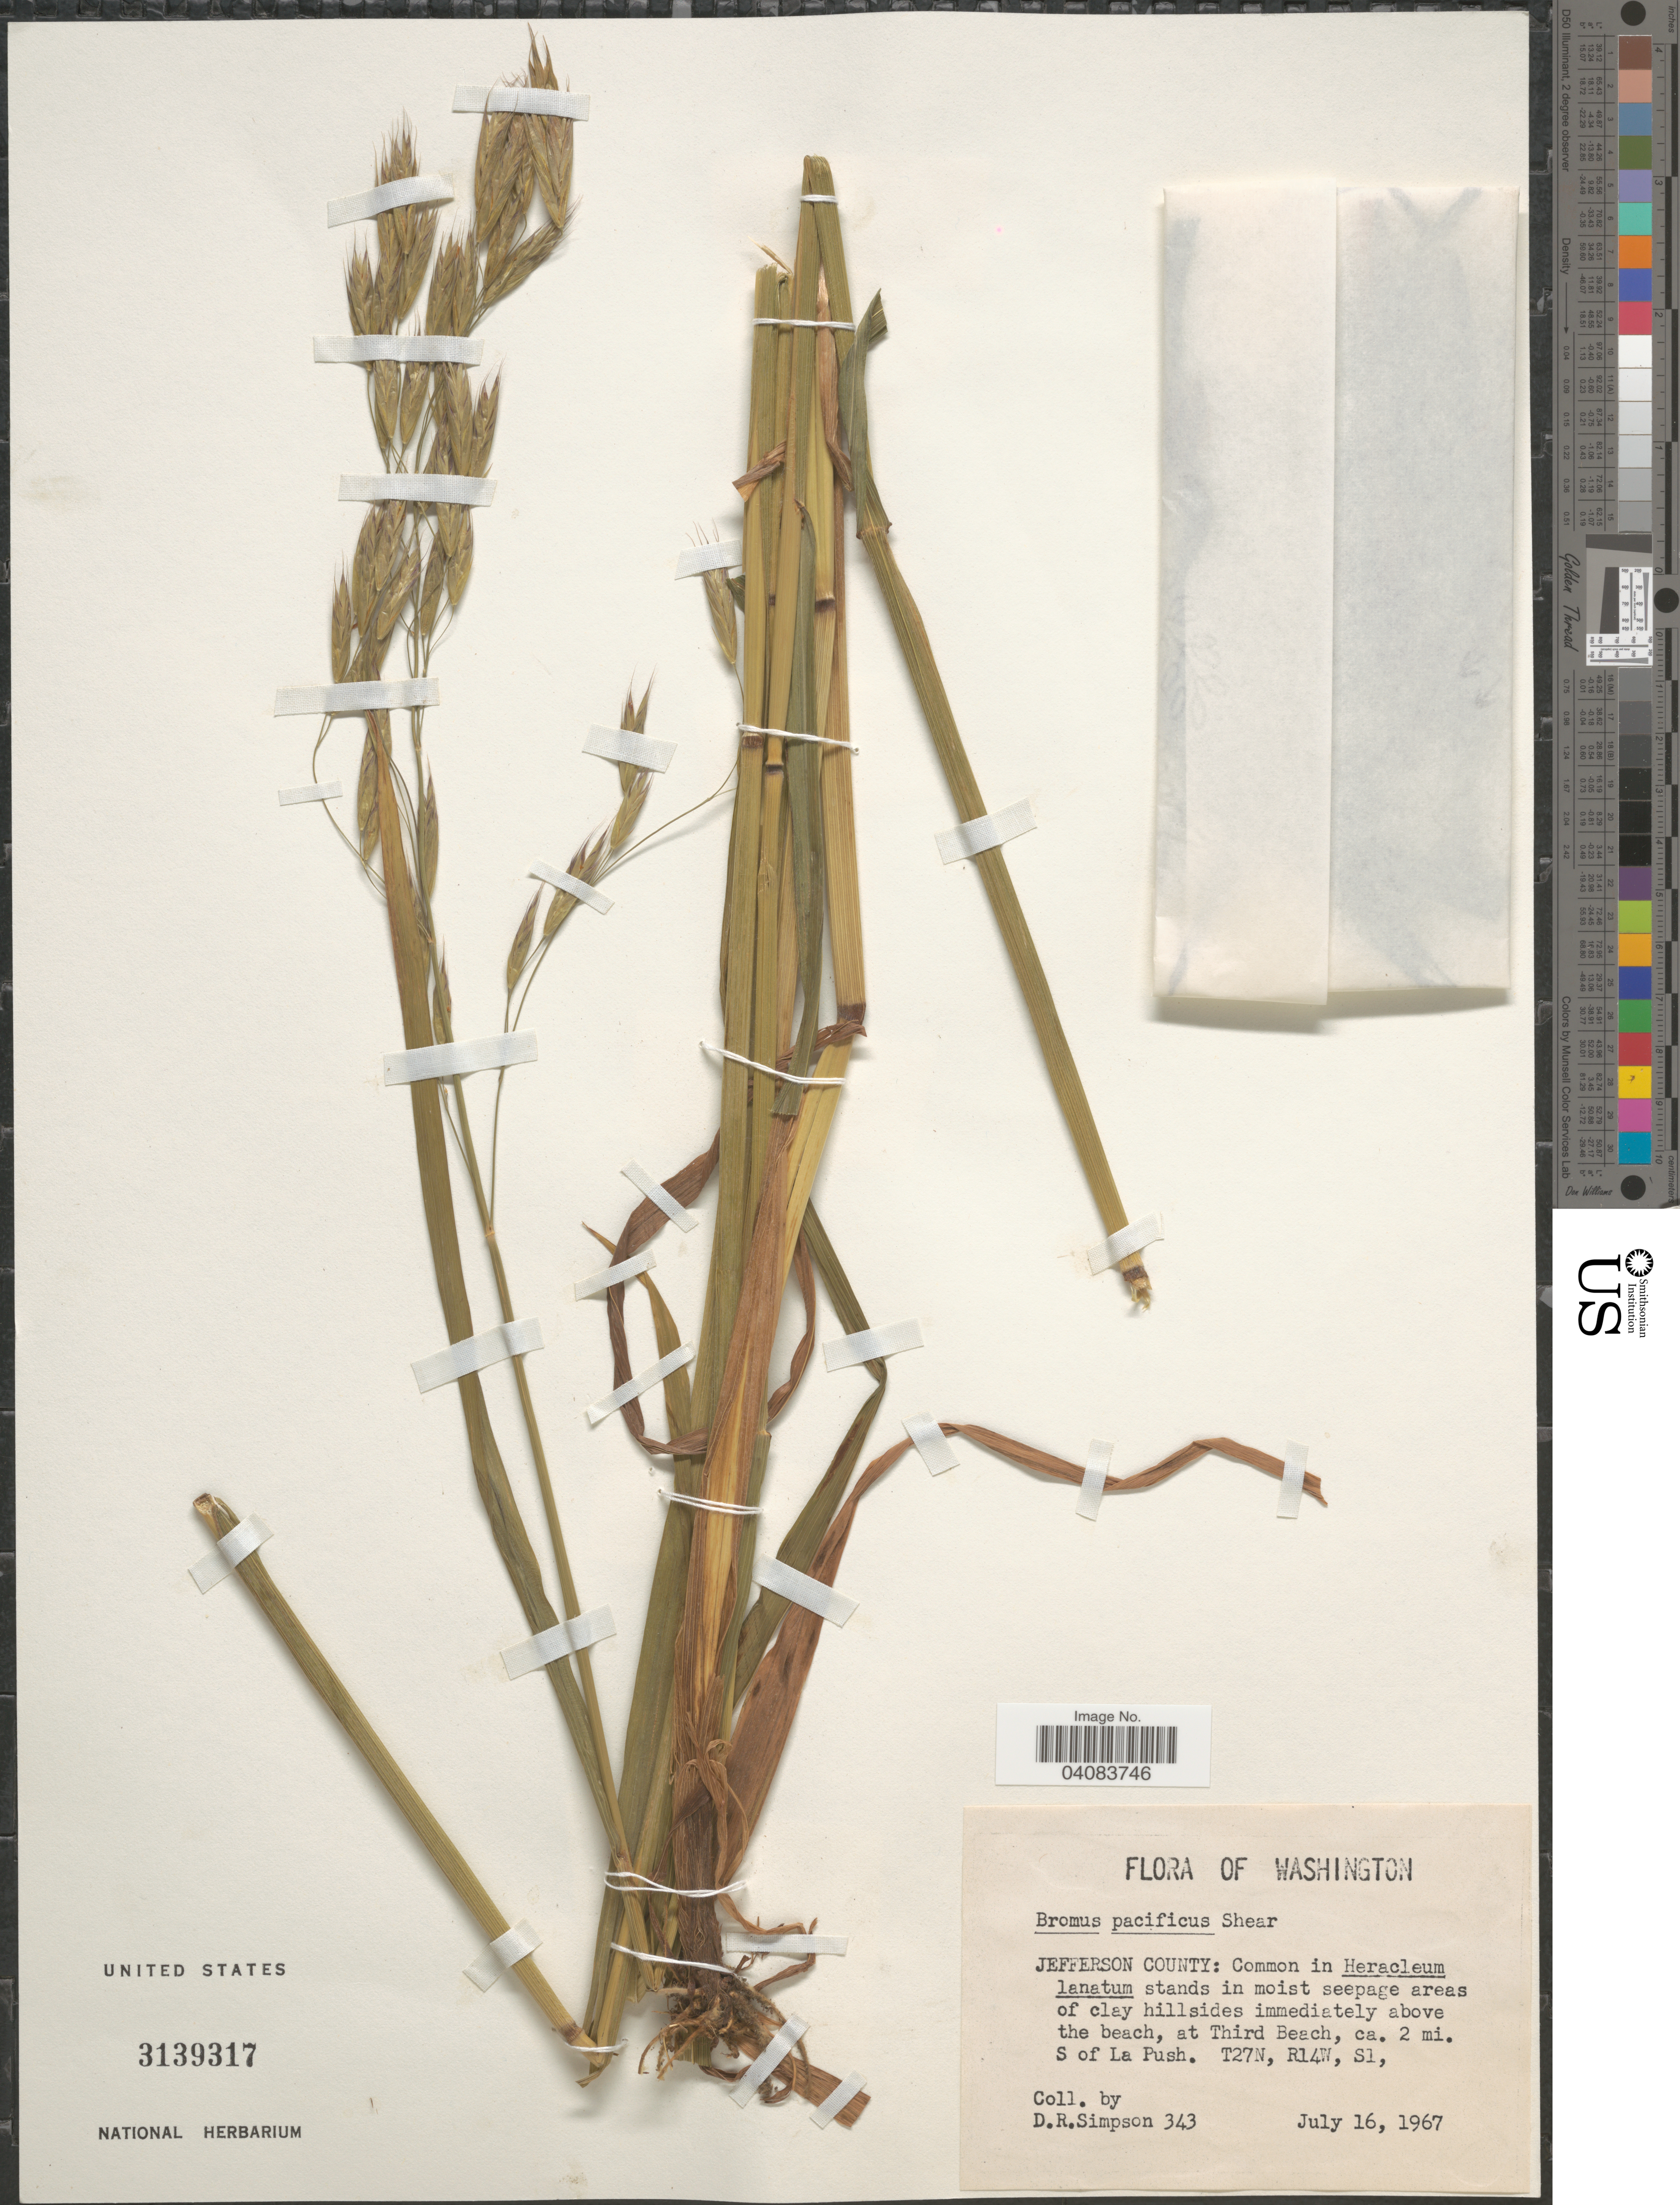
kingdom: Plantae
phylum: Tracheophyta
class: Liliopsida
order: Poales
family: Poaceae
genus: Bromus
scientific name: Bromus pacificus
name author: Shear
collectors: D. R. Simpson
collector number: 343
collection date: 1967-07-16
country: United States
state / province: Washington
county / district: Jefferson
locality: Jefferson Couny: Common in Heracleum lanatum stands in moist seepage areas of clay hillsides immediately above the beach, at Third Beach, ca. 2 mi. S of La Push. T27N, R14W, S1.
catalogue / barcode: US 3139317